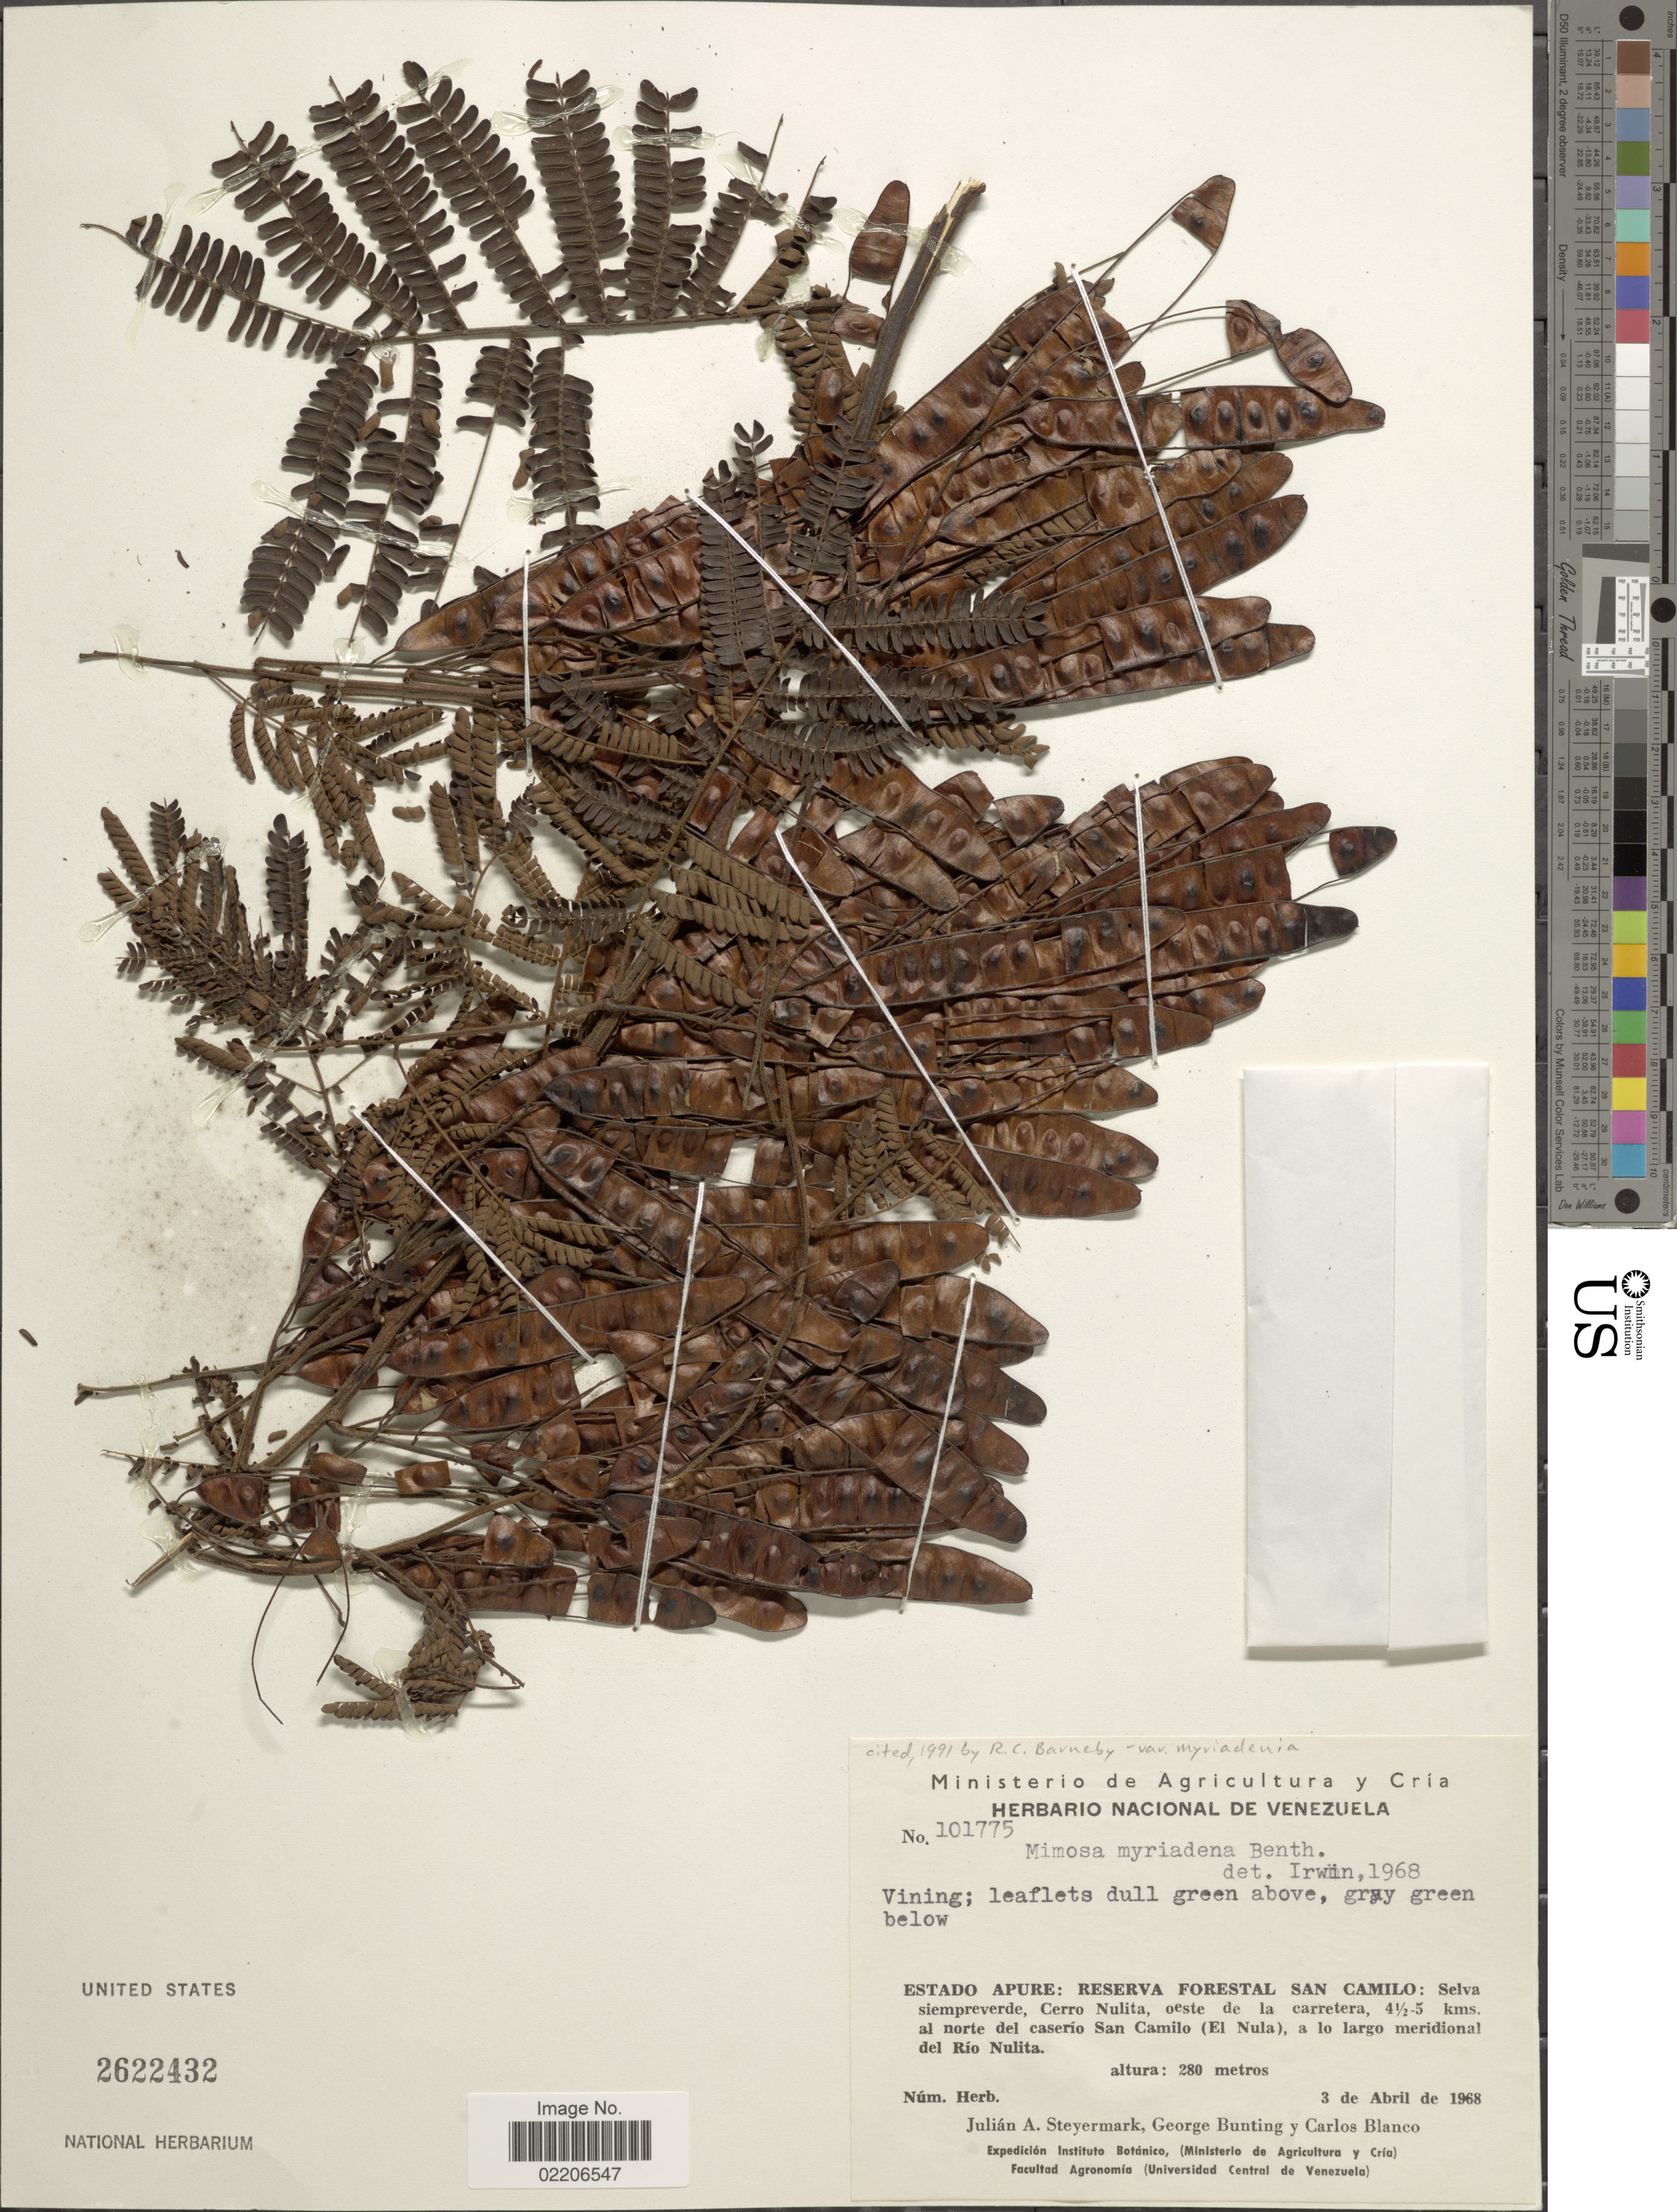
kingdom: Plantae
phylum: Tracheophyta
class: Magnoliopsida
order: Fabales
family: Fabaceae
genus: Mimosa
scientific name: Mimosa myriadenia var. myriadenia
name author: (Benth.) Benth.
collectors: J. Steyermark, G. S. Bunting & C. Blanco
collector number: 101775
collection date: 1968-04-03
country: Venezuela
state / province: Apure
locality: Estado Apure: Reserva Forestal San Camilo: Selva siempreverde, Cerro Nulita, oeste de la carretera, 4½-5 kms. al norte del caserio San Camino (El Nula), a lo largo meridional del Río Nulita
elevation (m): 280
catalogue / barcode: US 2622432